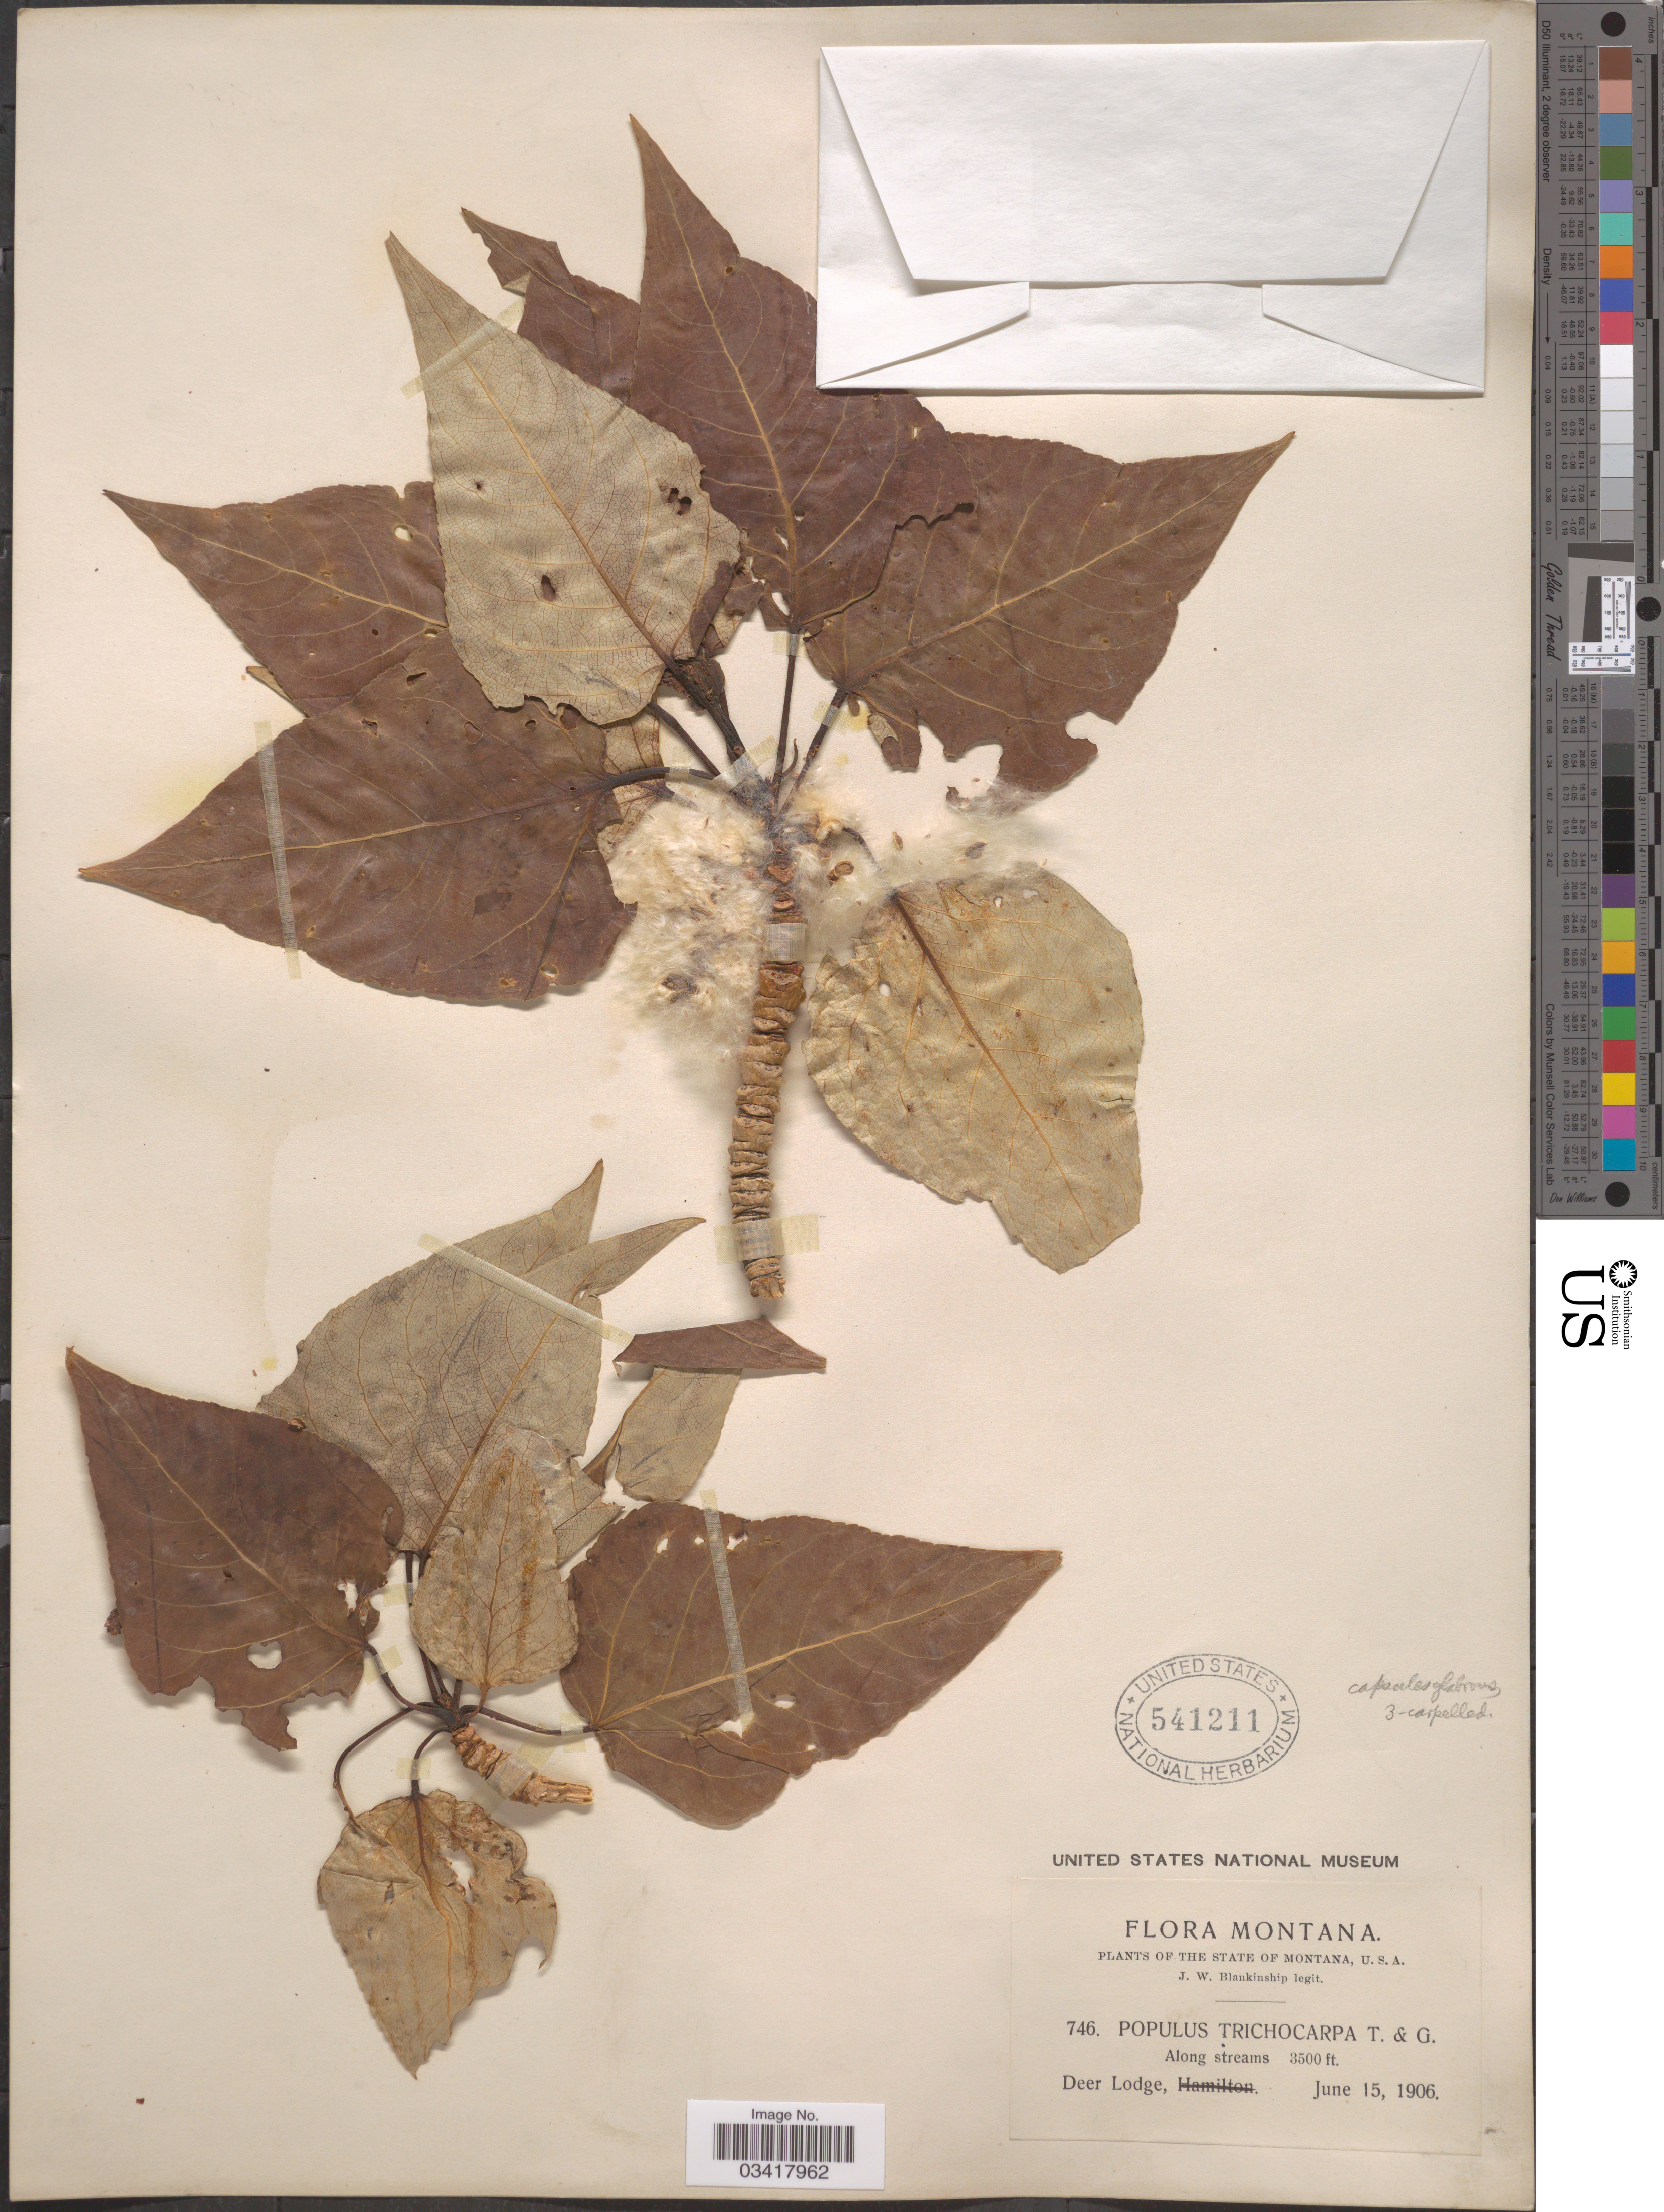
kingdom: Plantae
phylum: Tracheophyta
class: Magnoliopsida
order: Malpighiales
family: Salicaceae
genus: Populus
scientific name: Populus trichocarpa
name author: Torr. & A. Gray ex W. Hook.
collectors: J. W. Blankinship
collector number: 746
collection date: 1906-06-15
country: United States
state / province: Montana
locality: Deer Lodge.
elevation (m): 1067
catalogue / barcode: US 541211